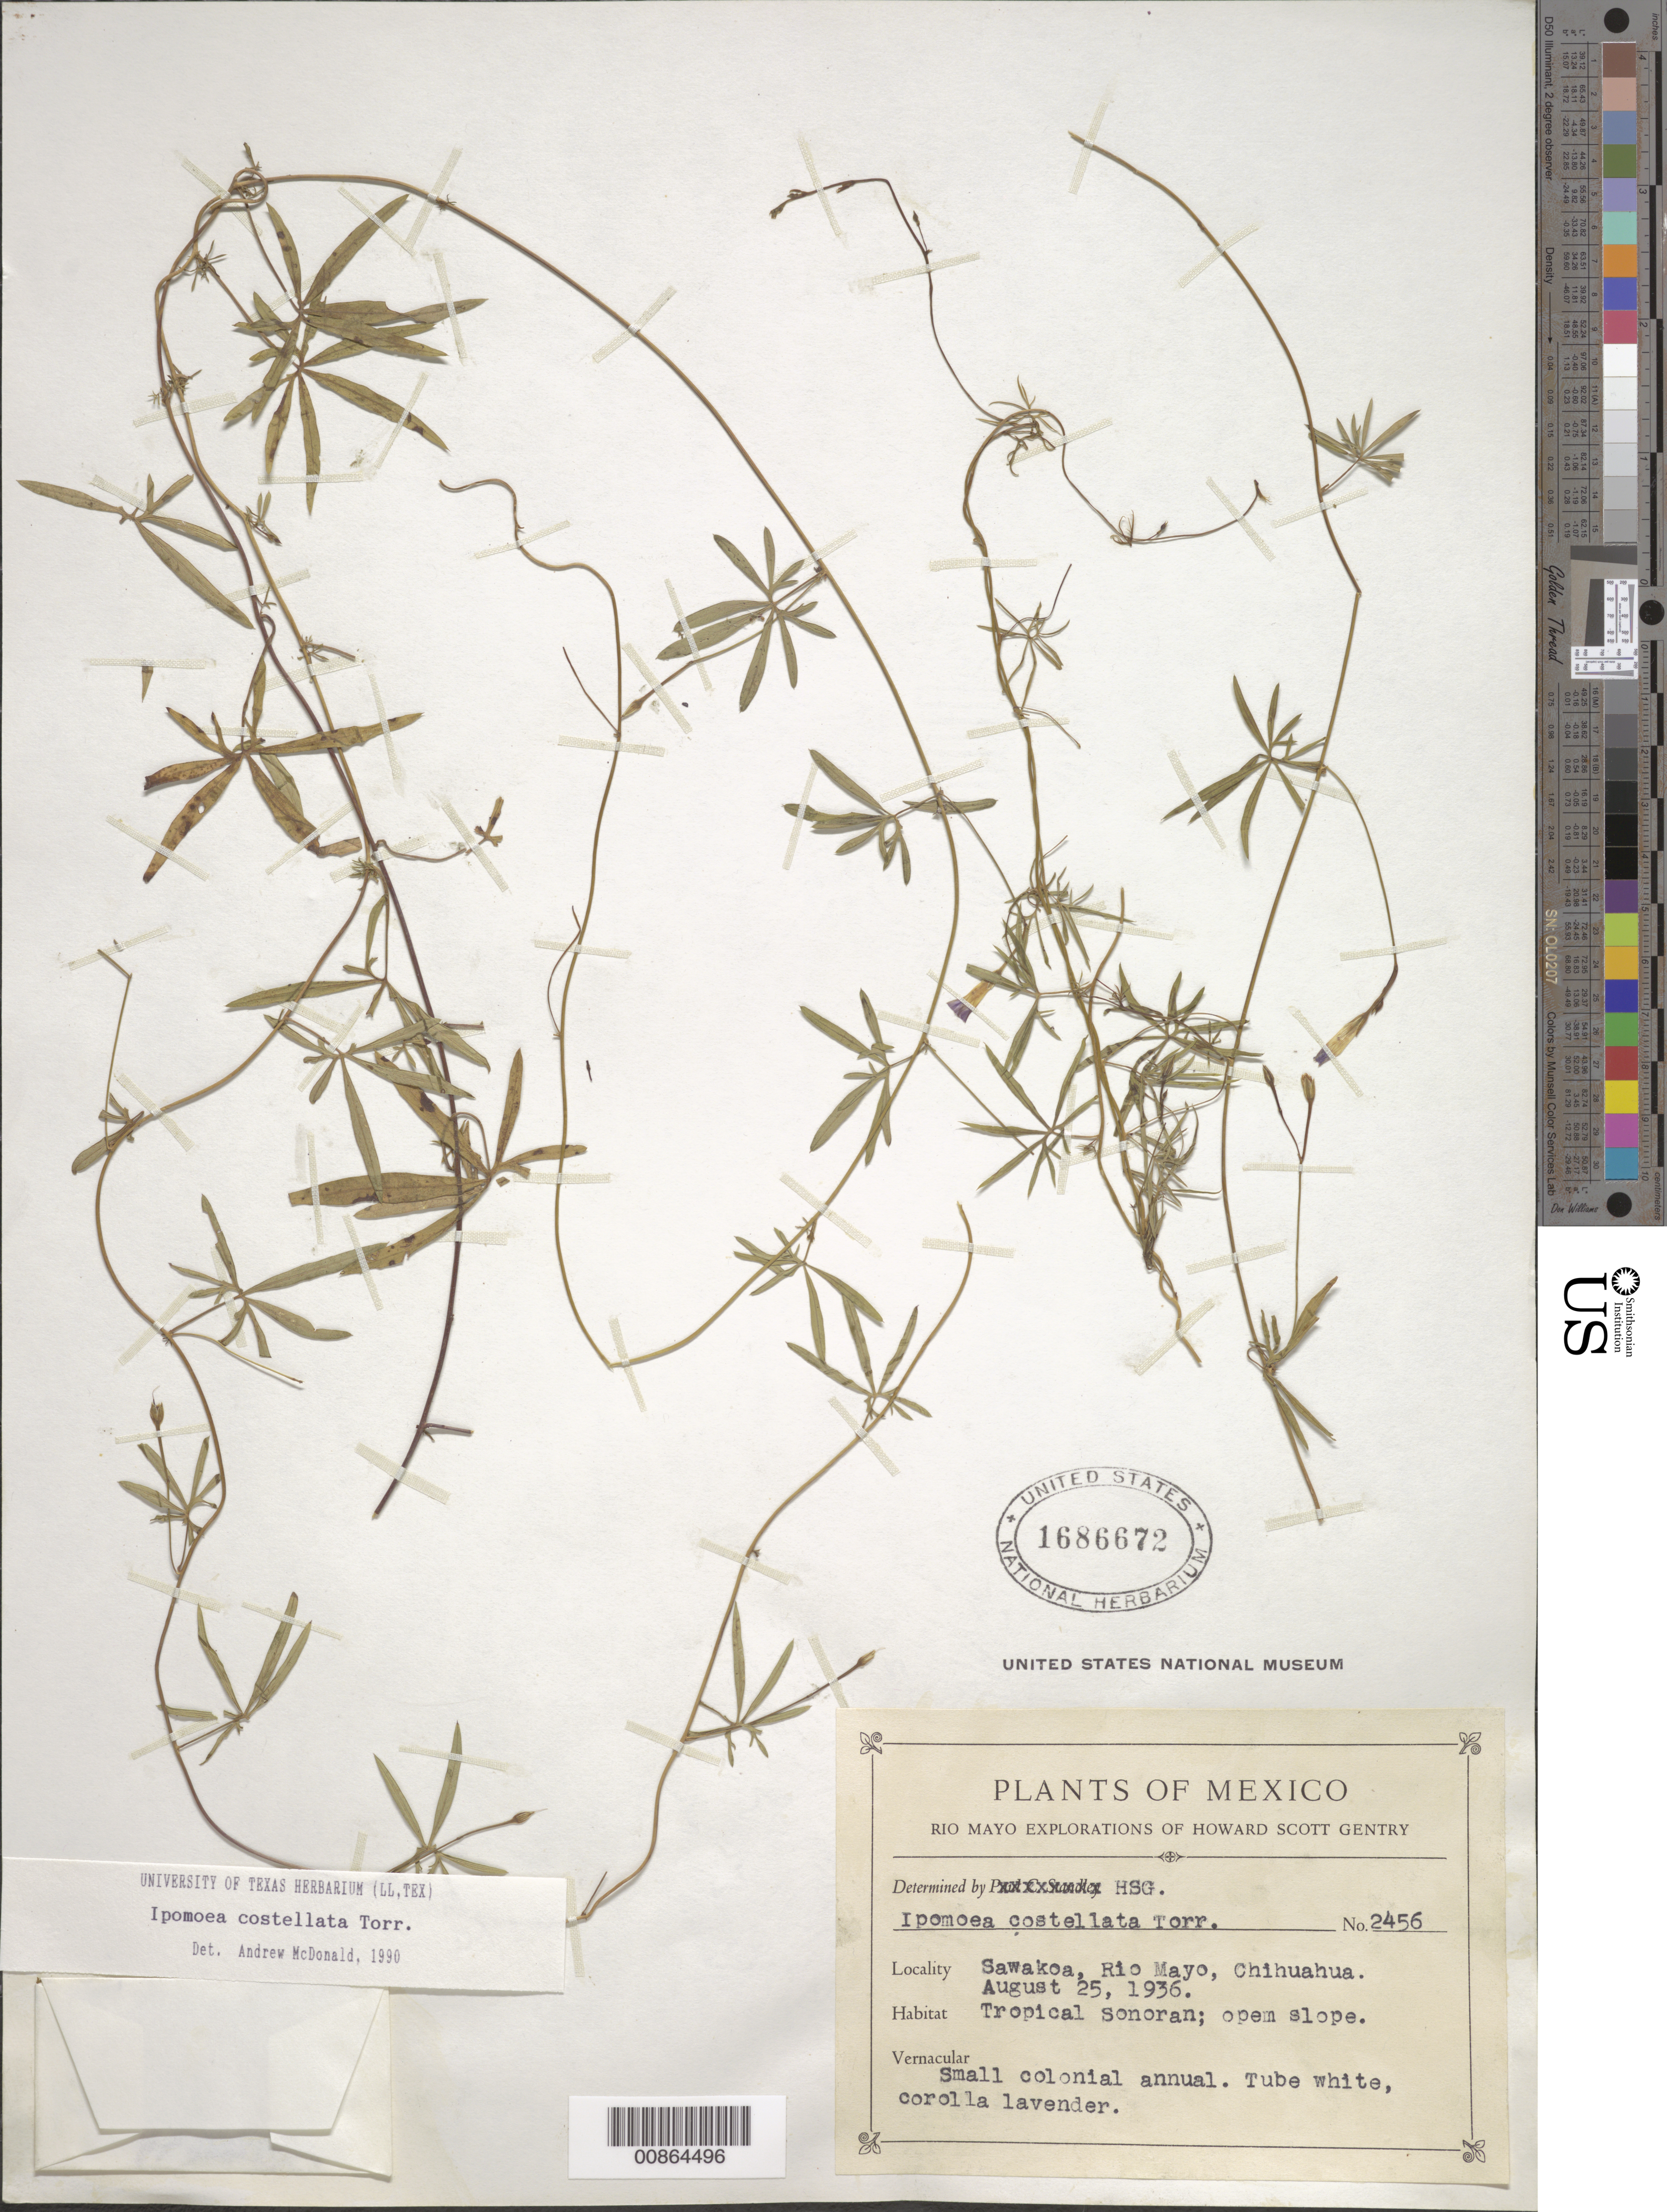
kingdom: Plantae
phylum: Tracheophyta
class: Magnoliopsida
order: Solanales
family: Convolvulaceae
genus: Ipomoea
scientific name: Ipomoea costellata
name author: Torr.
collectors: H. S. Gentry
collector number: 2456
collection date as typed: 25 Aug 1936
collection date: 1936-08-25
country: Mexico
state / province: Chihuahua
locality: Sawakoa, Río Mayo, Chihuahua.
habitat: Tropical Sonoran; open slope.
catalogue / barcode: US 1686672